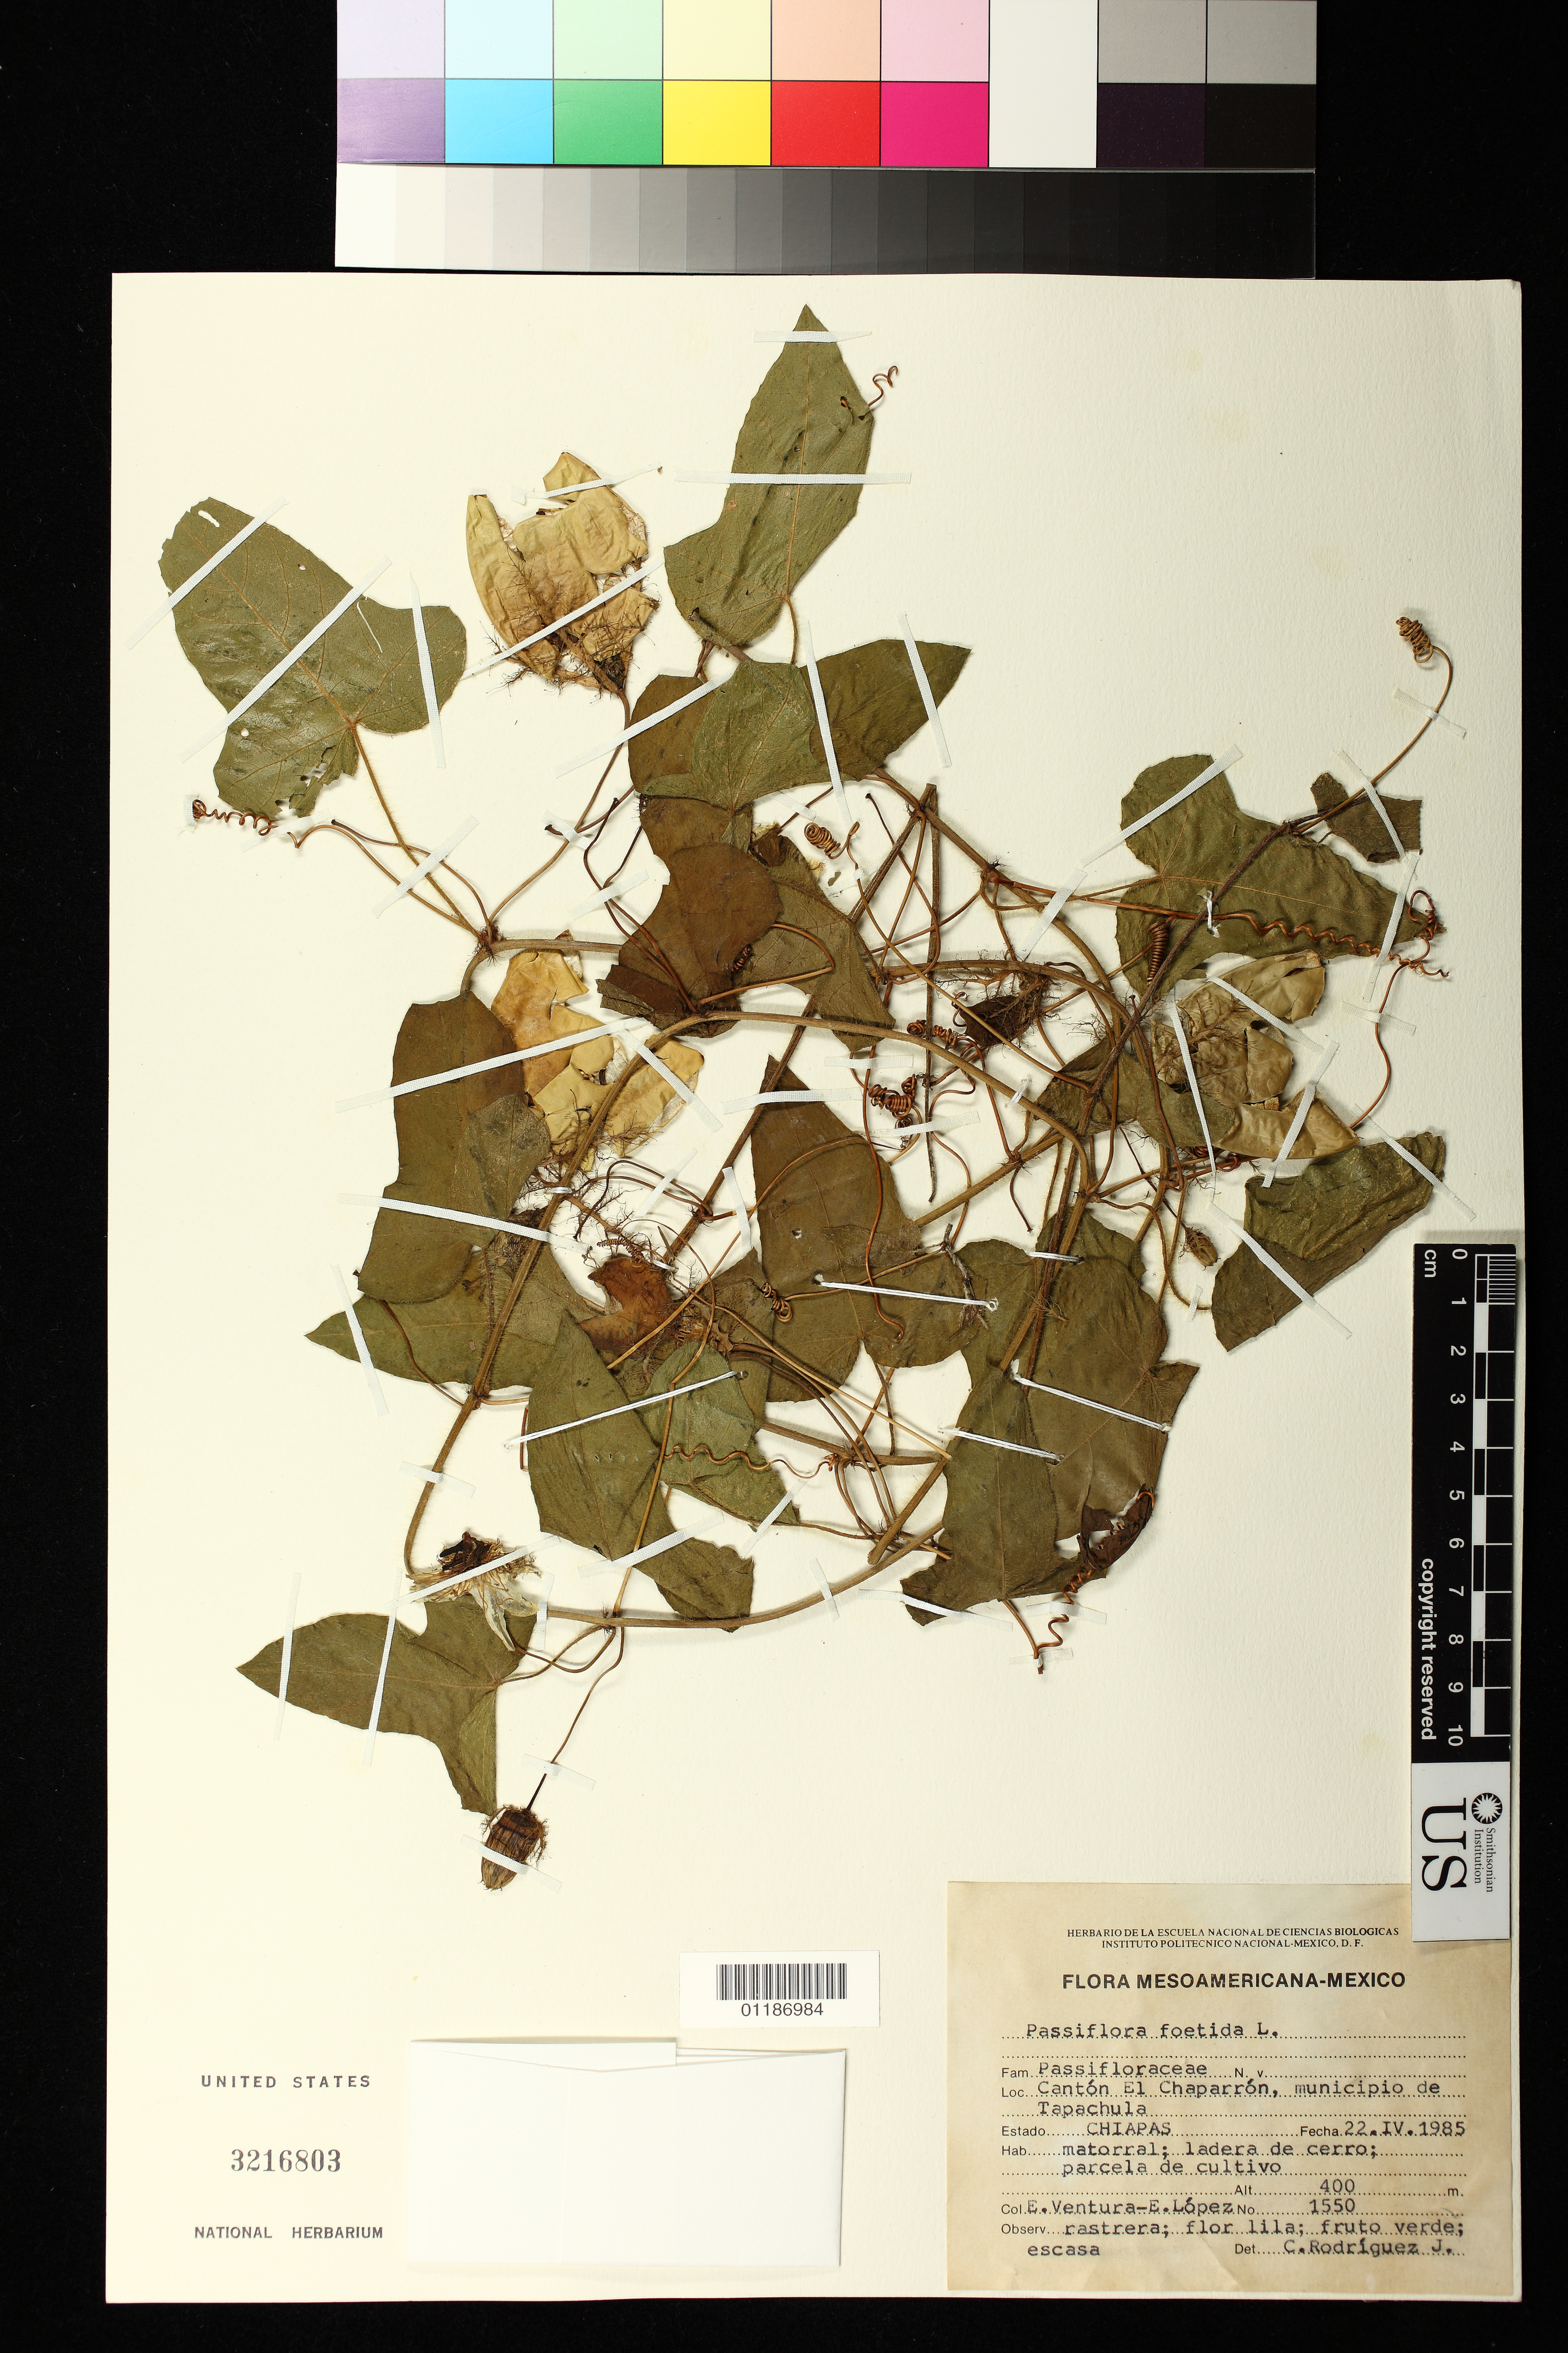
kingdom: Plantae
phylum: Tracheophyta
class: Magnoliopsida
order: Malpighiales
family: Passifloraceae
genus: Passiflora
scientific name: Passiflora foetida var. lanuginosa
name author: Killip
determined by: Svoboda, Harlan T., (NA), US Department of Agriculture (UNITED STATES)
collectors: E. Ventura & E. López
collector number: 1550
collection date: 1985-04-22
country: Mexico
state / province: Chiapas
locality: Canton El Chaparron, municipio de Tapachula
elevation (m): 400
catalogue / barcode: US 3216803